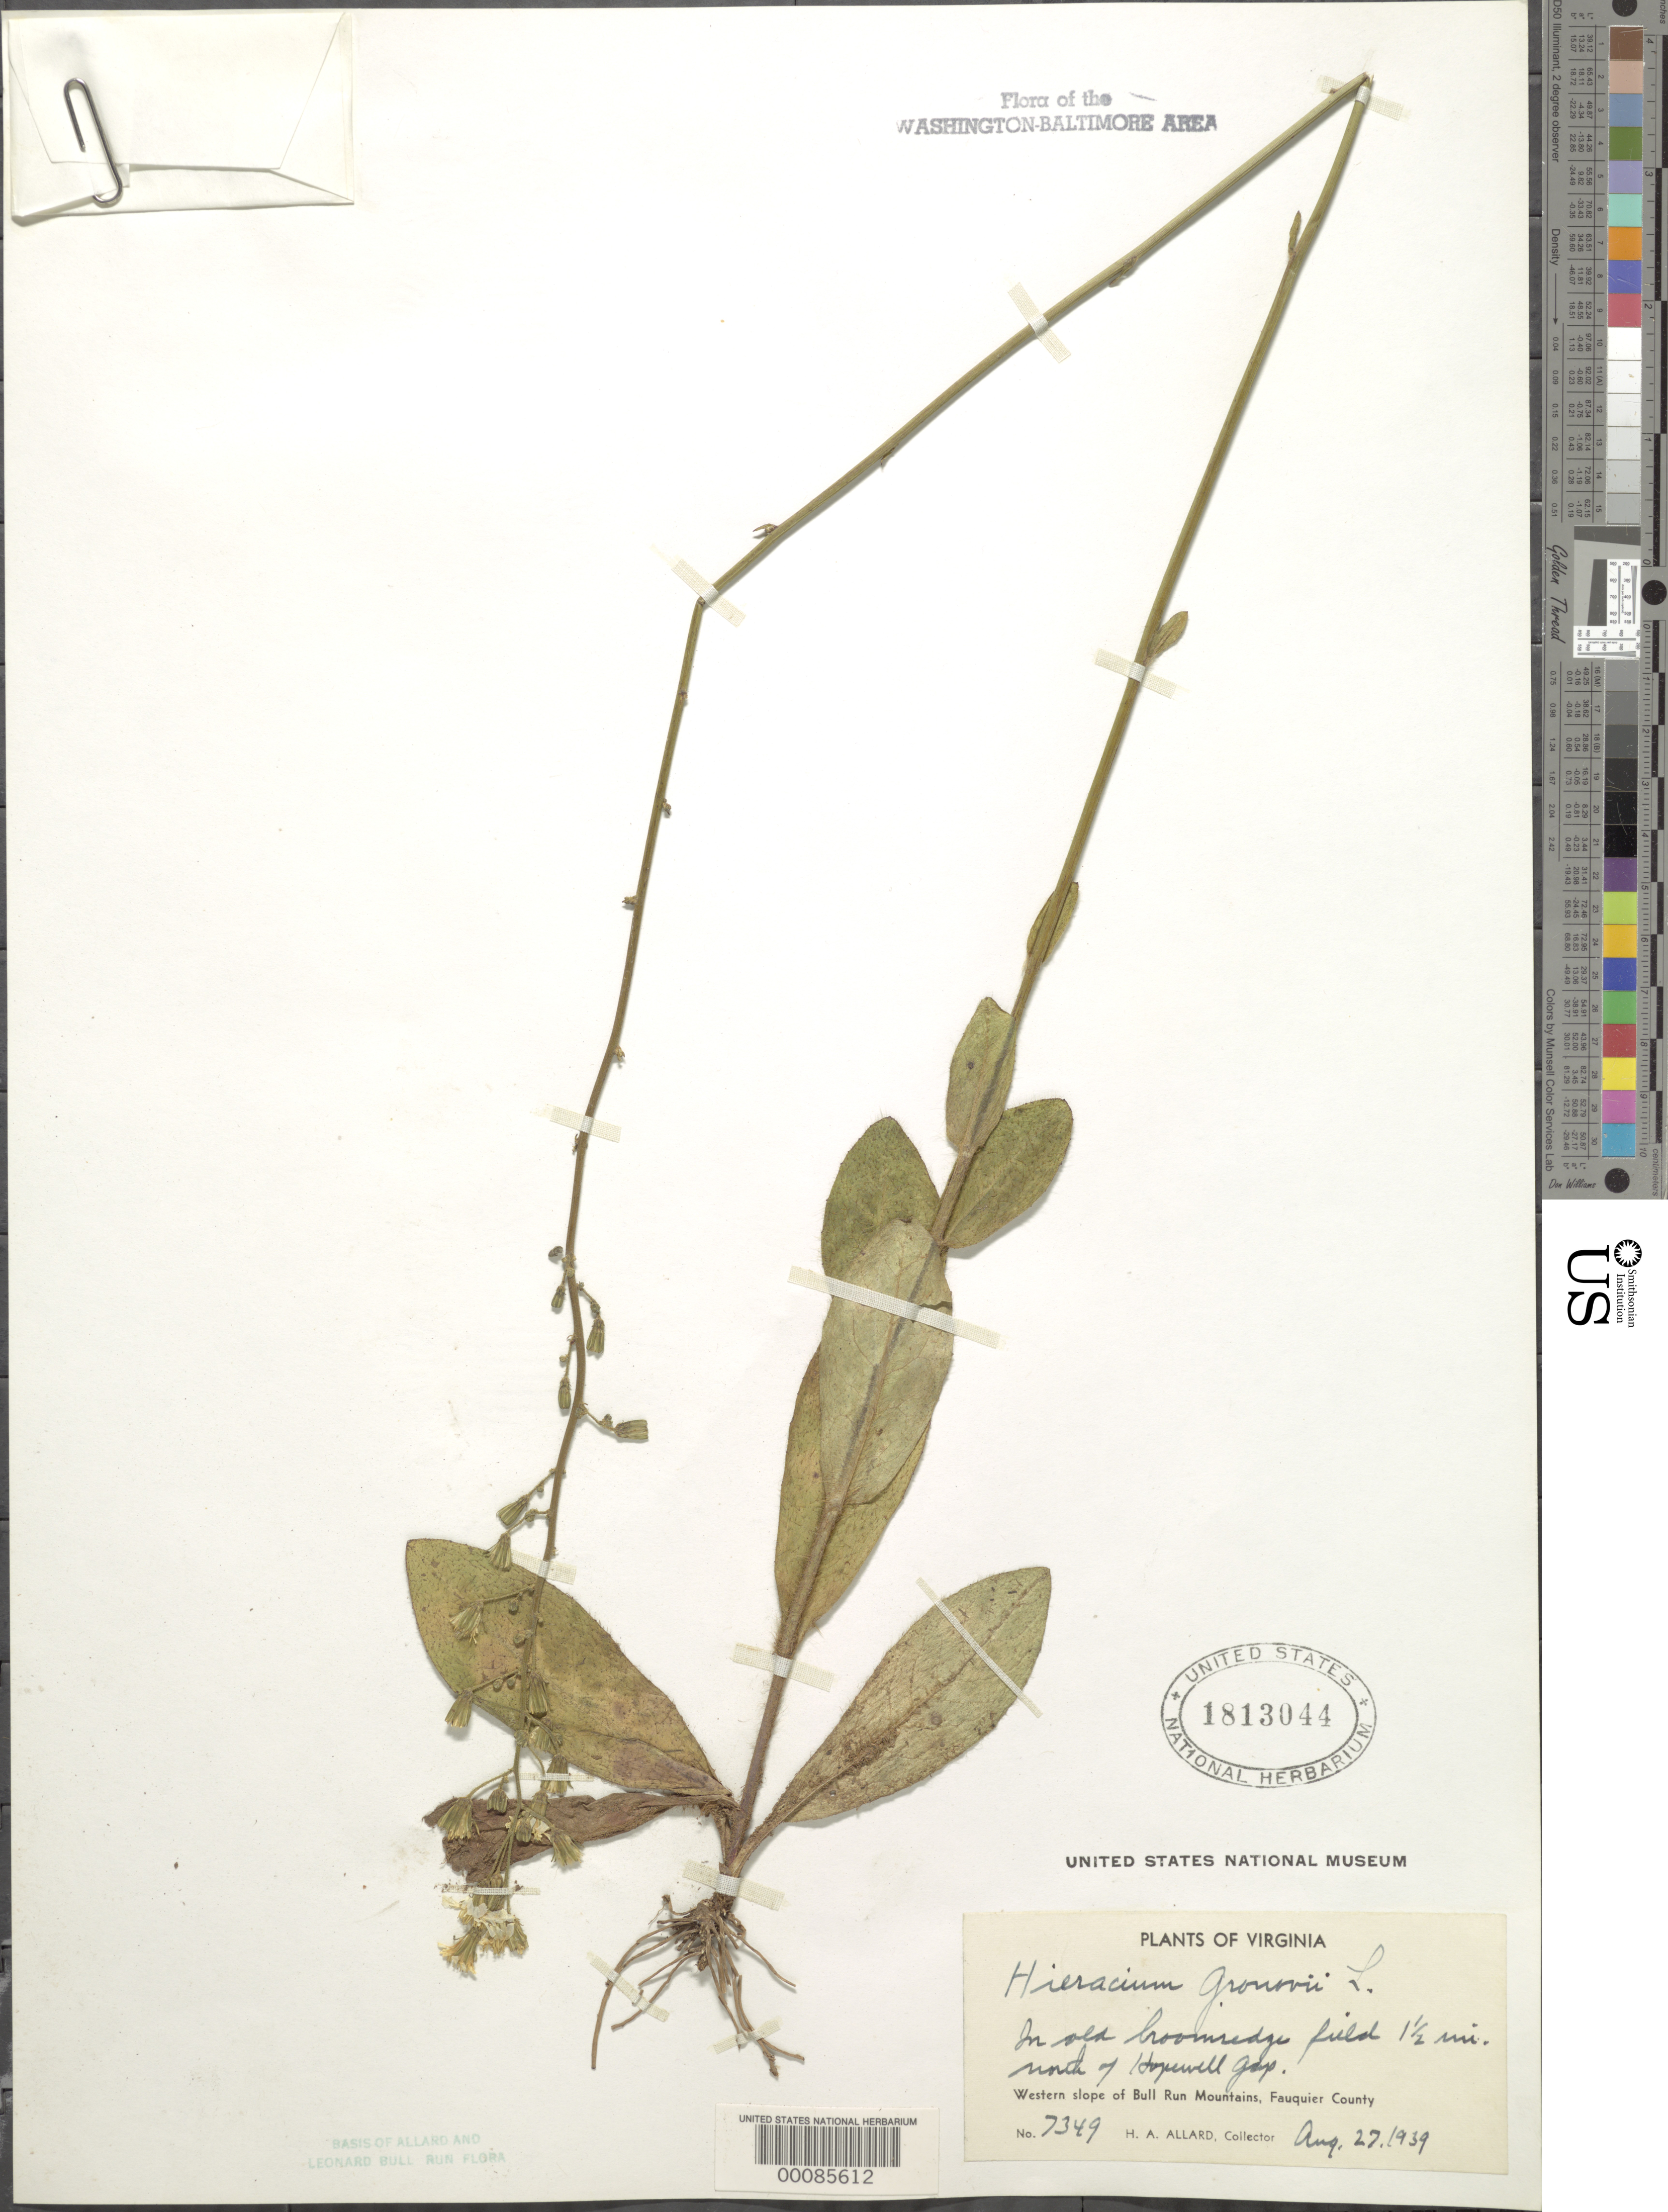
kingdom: Plantae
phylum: Tracheophyta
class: Magnoliopsida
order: Asterales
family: Asteraceae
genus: Hieracium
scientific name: Hieracium gronovii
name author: L.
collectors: H. A. Allard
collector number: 7349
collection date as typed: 27 Aug 1939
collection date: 1939-08-27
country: United States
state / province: Virginia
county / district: Fauquier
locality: North of Hopewell Gap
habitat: Old broomsedge field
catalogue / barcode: US 1813044